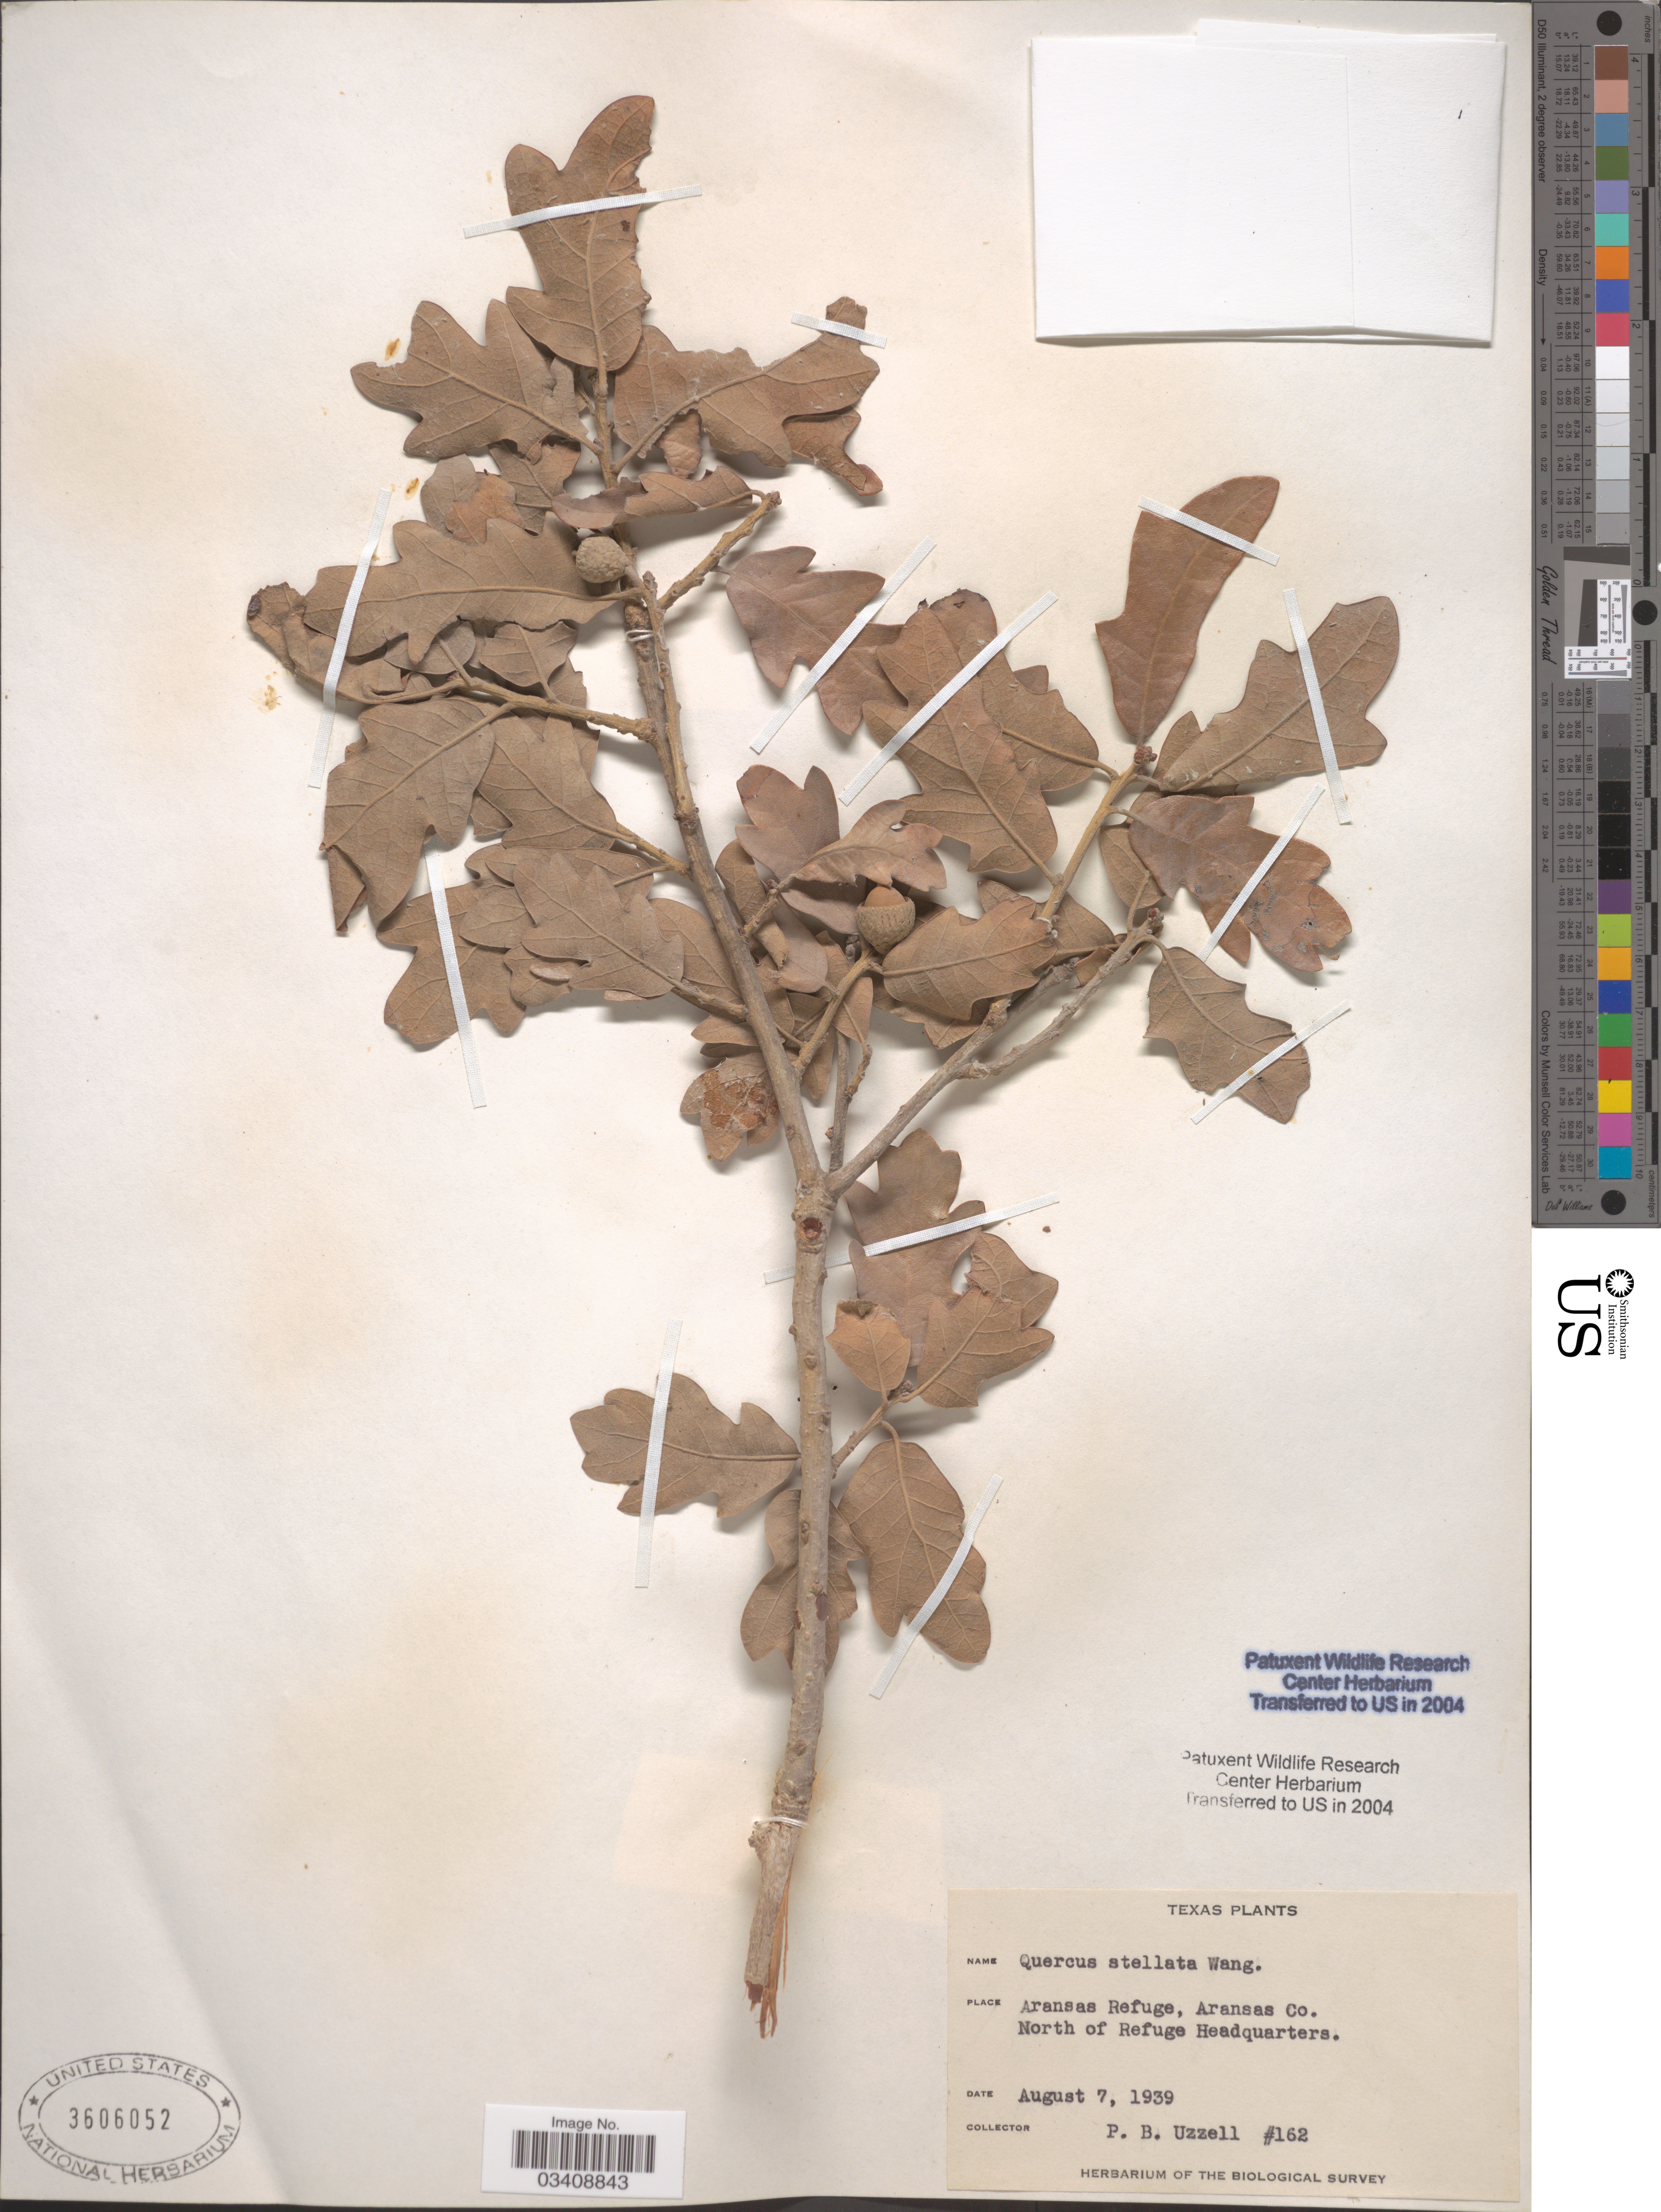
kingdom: Plantae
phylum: Tracheophyta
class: Magnoliopsida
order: Fagales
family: Fagaceae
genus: Quercus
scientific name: Quercus stellata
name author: Wangenh.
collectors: P. Uzzell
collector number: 162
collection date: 1939-08-07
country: United States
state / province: Texas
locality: Aransas Refuge, Aransas Co. North of Refuge Headquarters.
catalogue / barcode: US 3606052